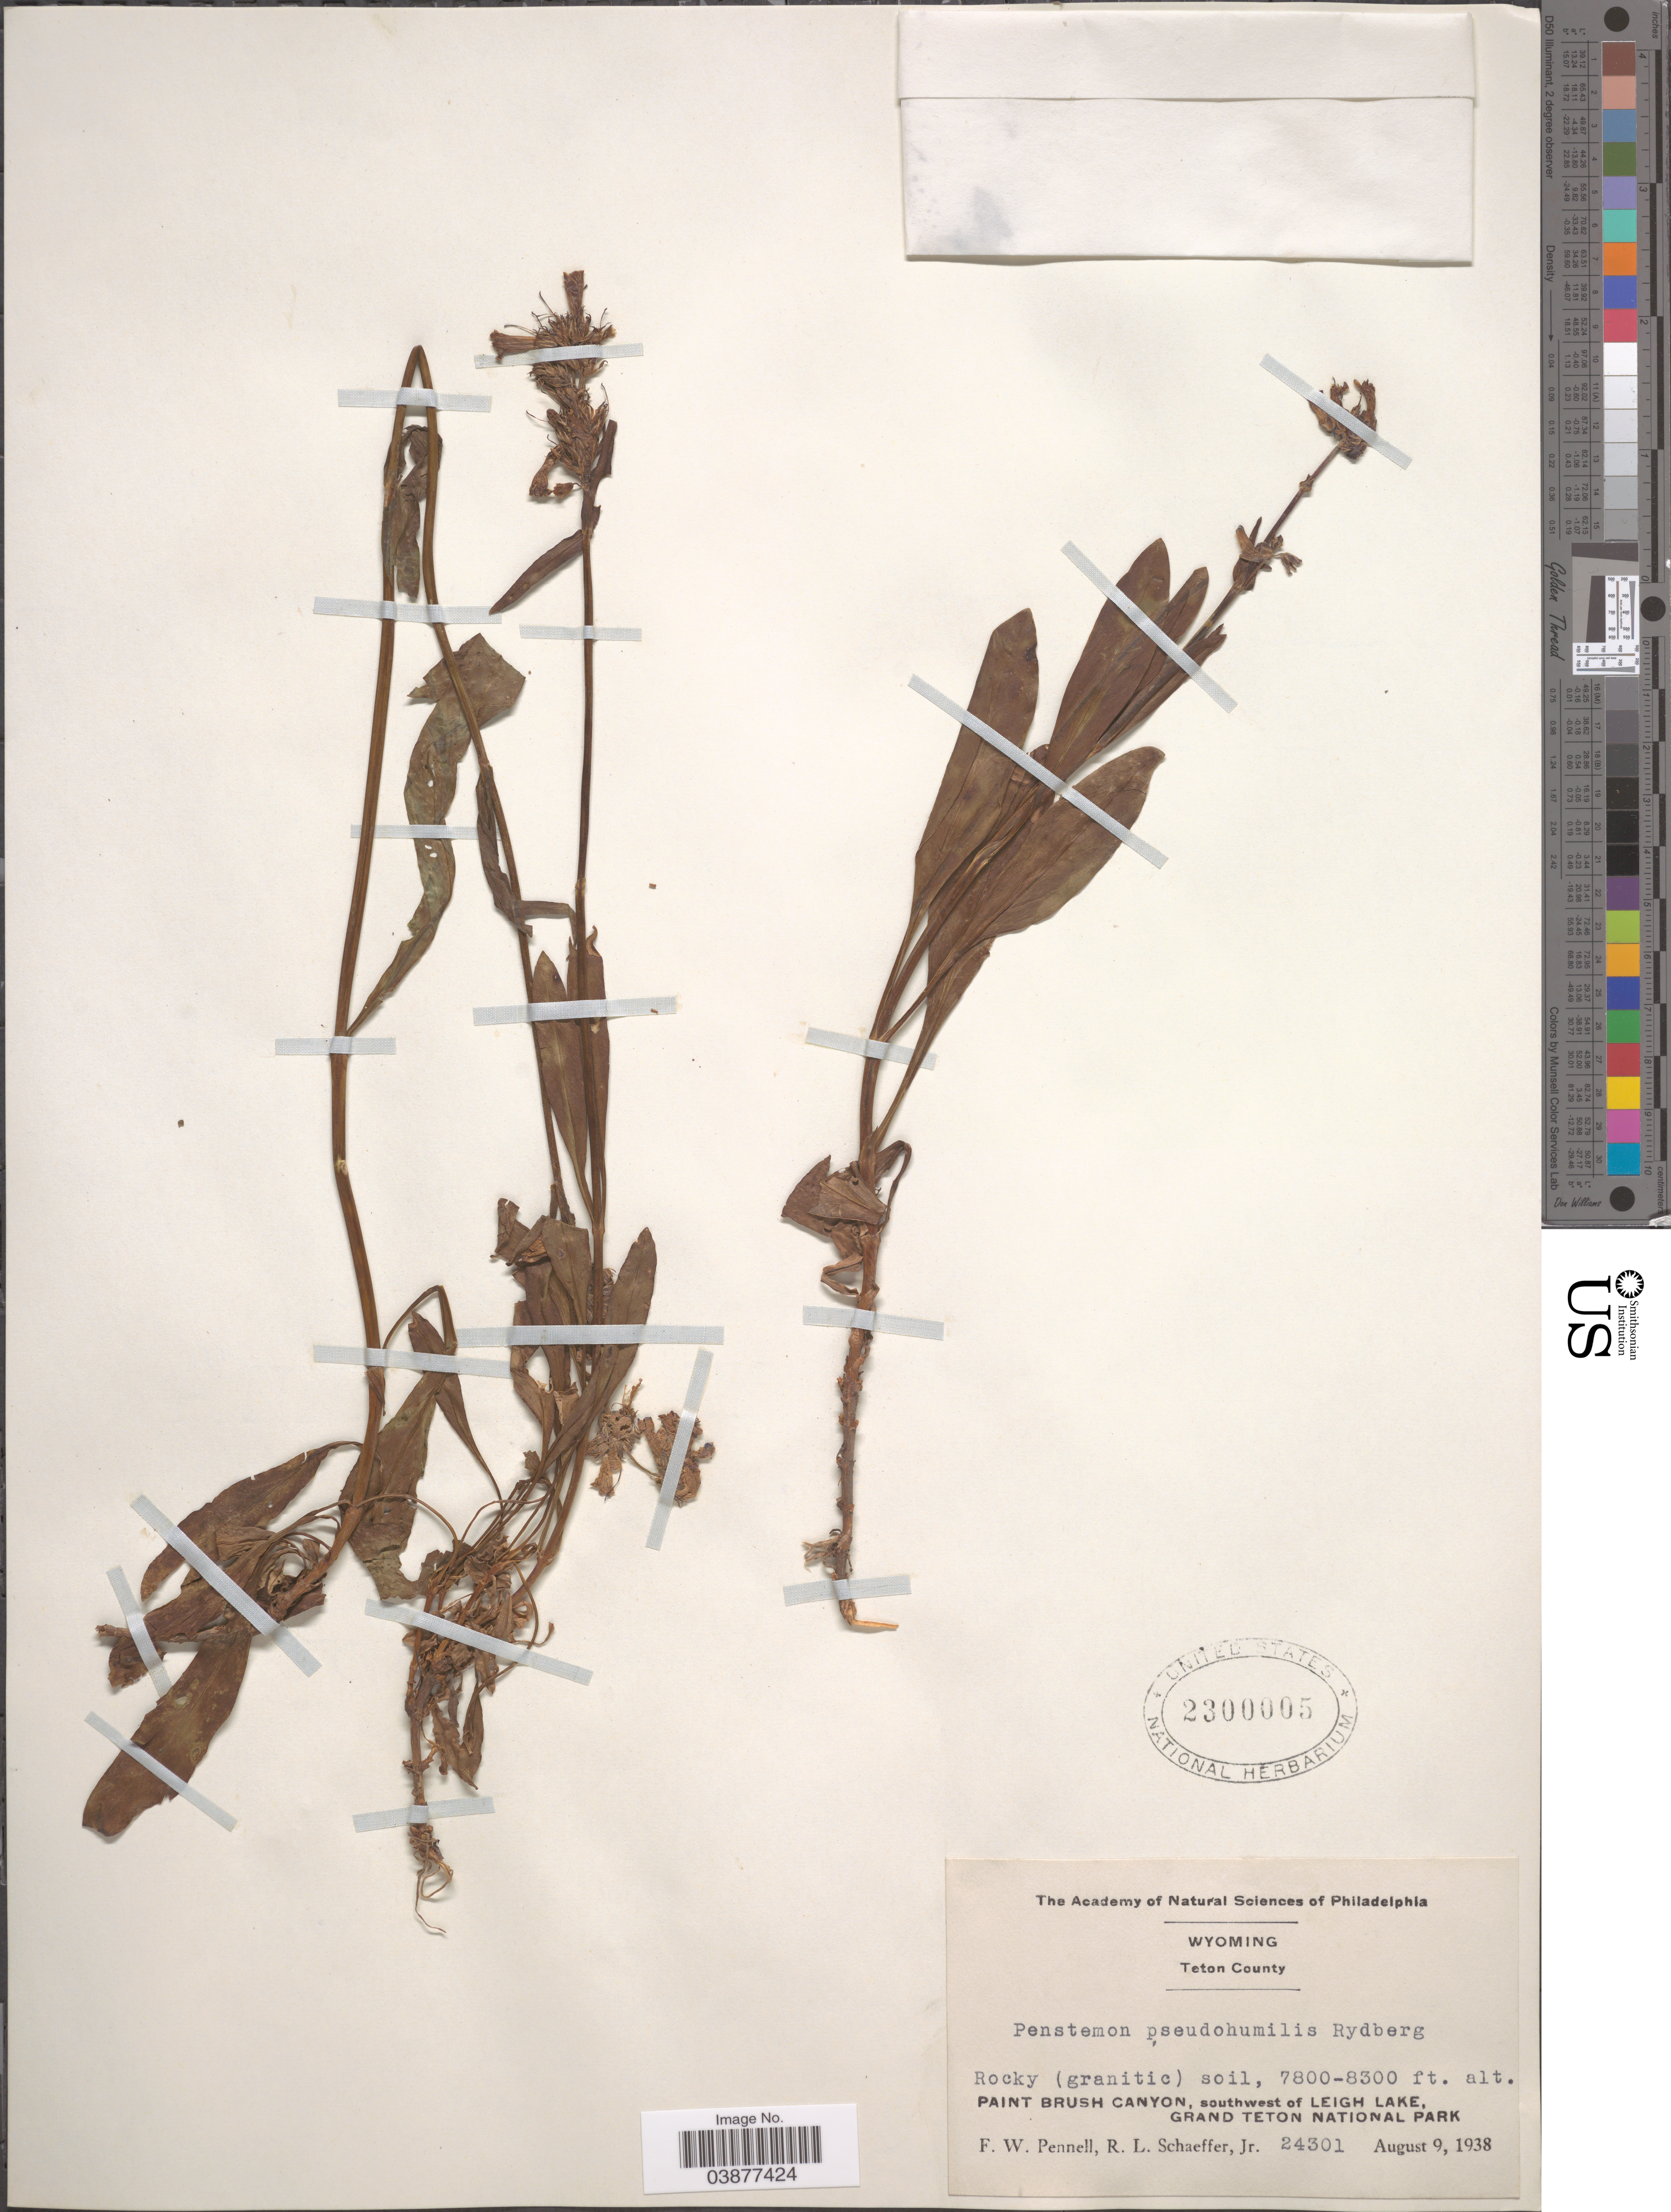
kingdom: Plantae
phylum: Tracheophyta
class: Magnoliopsida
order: Lamiales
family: Plantaginaceae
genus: Penstemon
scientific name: Penstemon pseudohumilis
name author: Rydb.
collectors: F. W. Pennell & R. L. Schaeffer Jr.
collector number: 24301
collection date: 1938-08-09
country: United States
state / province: Wyoming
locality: Teton County. Paint Brush Canyon, southwest of Leigh Lake, Grand Teton National Park.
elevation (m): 2377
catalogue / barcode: US 2300005